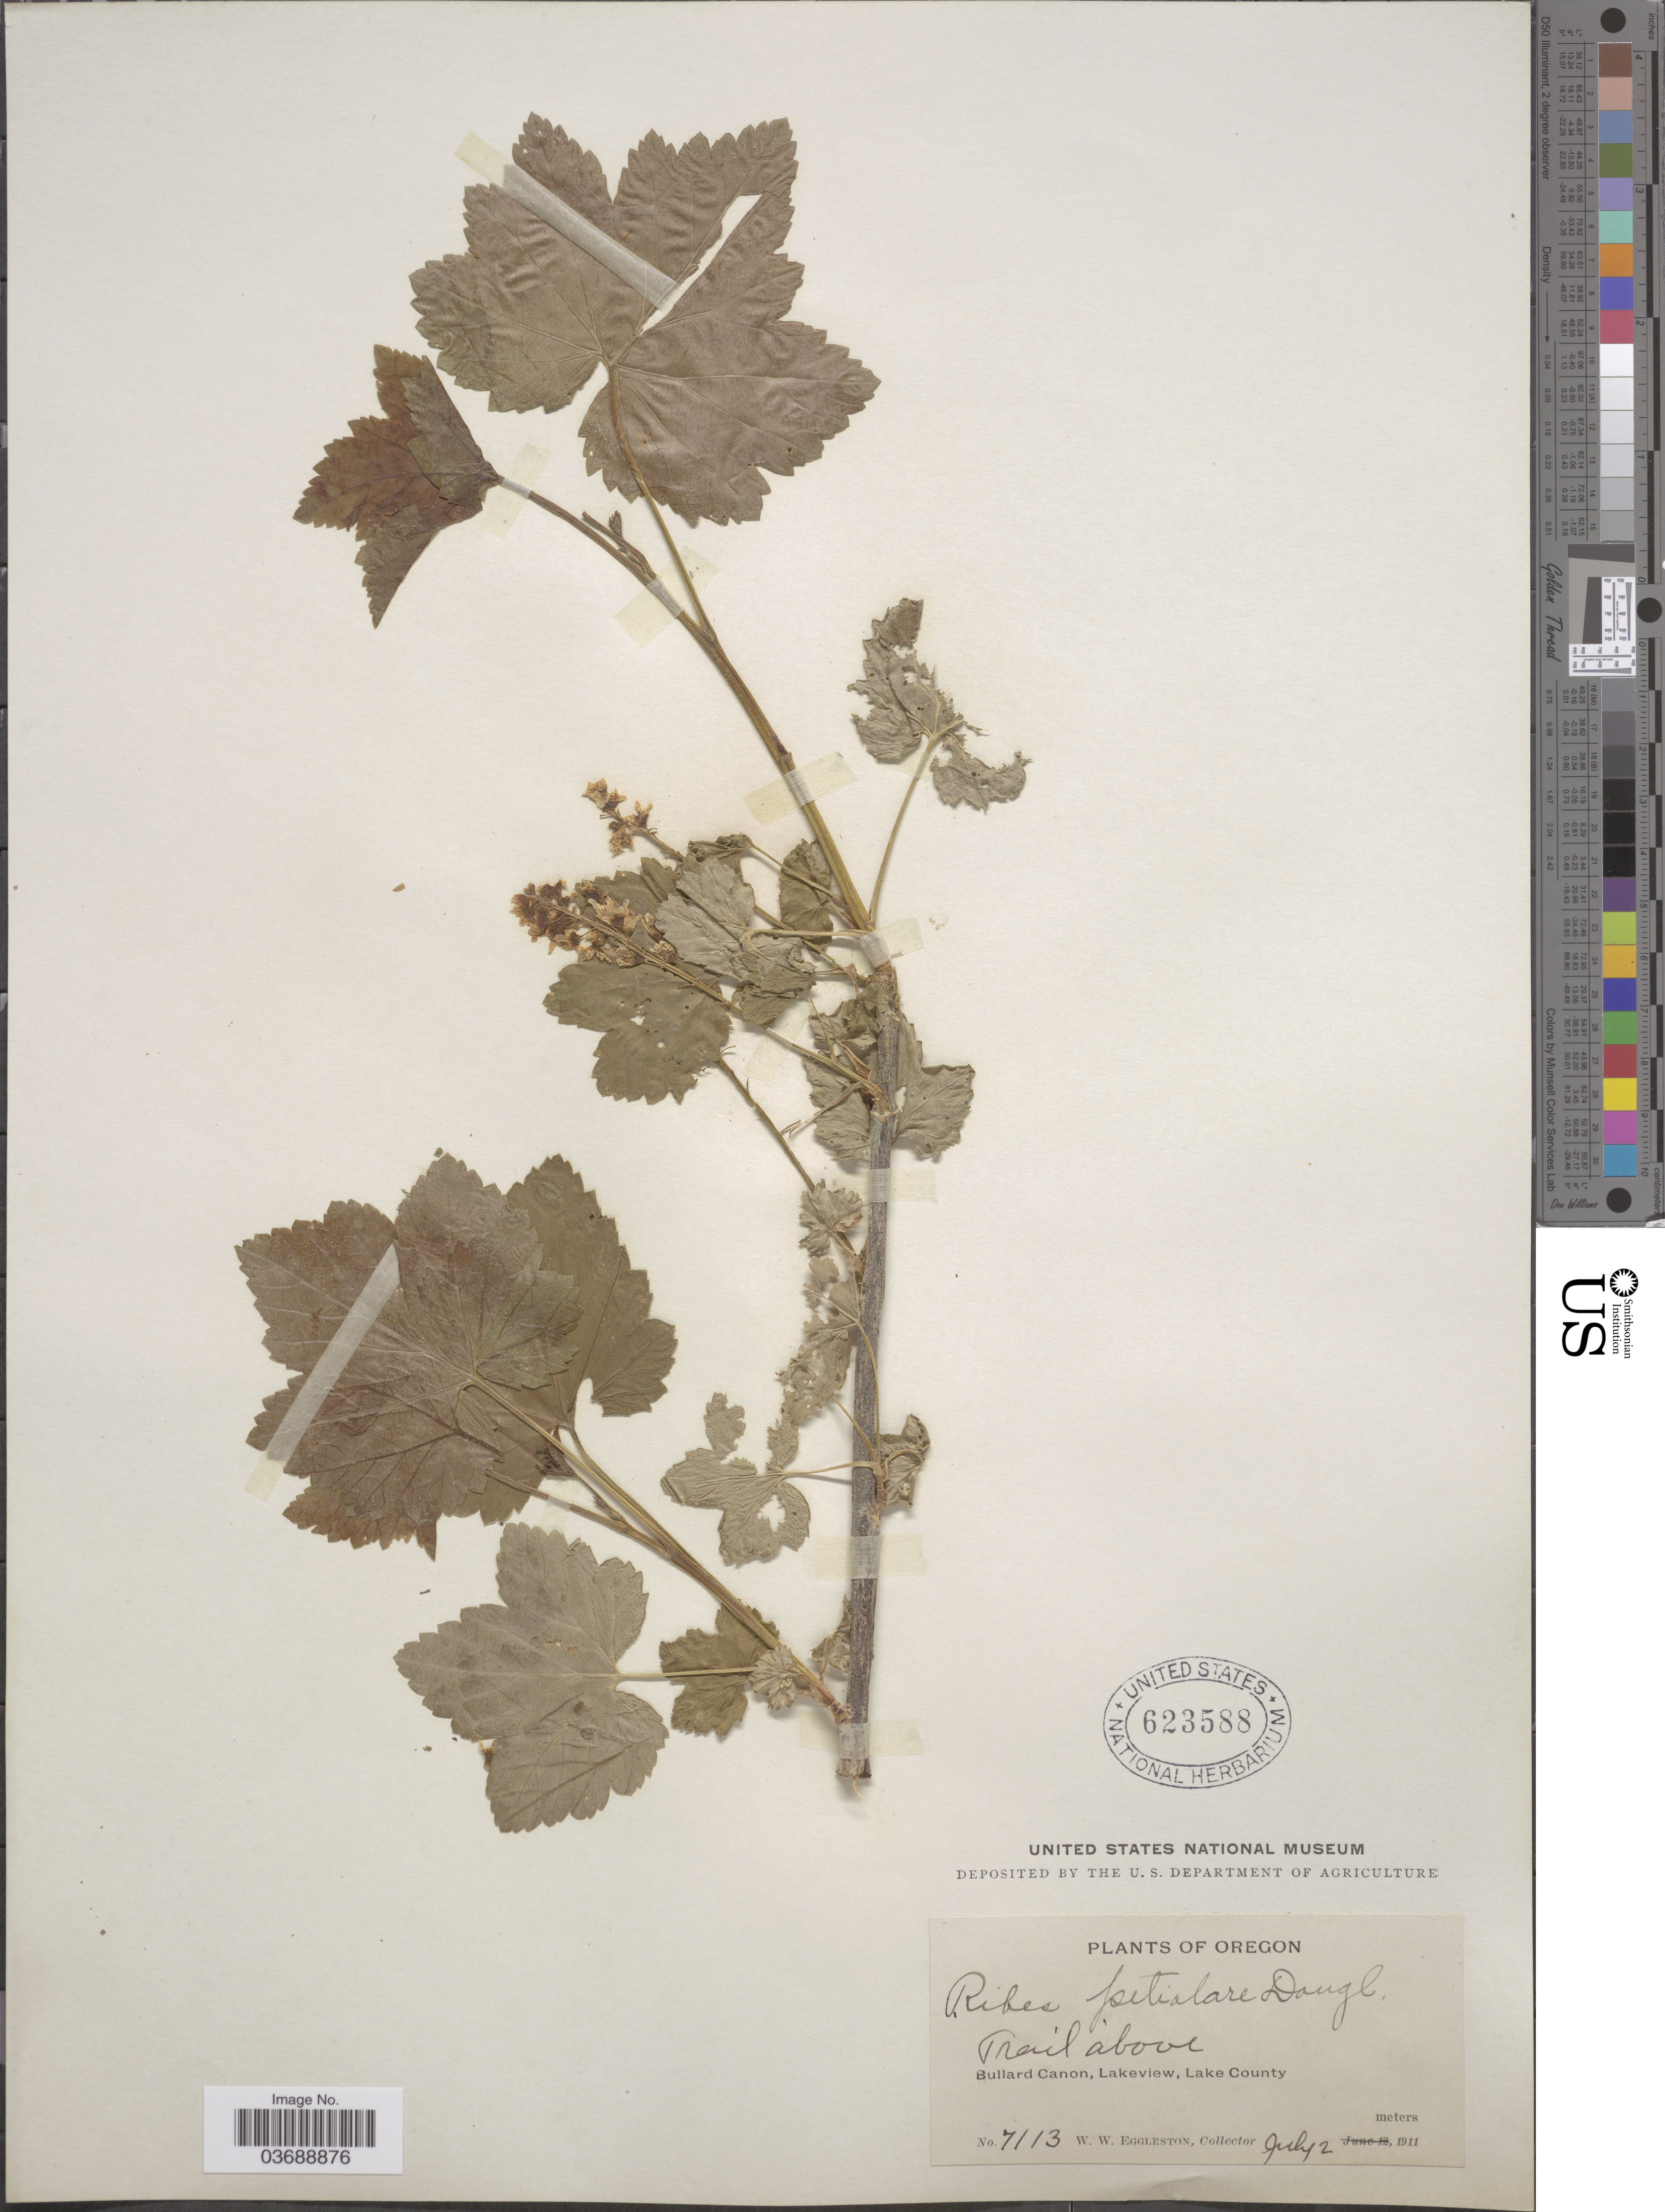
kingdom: Plantae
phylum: Tracheophyta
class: Magnoliopsida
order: Saxifragales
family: Grossulariaceae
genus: Ribes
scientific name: Ribes petiolare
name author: Douglas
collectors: W. W. Eggleston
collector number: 7113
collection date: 1911-07-02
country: United States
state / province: Oregon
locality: Trail above Bullard Canon, Lakeview, Lake County.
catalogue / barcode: US 623588